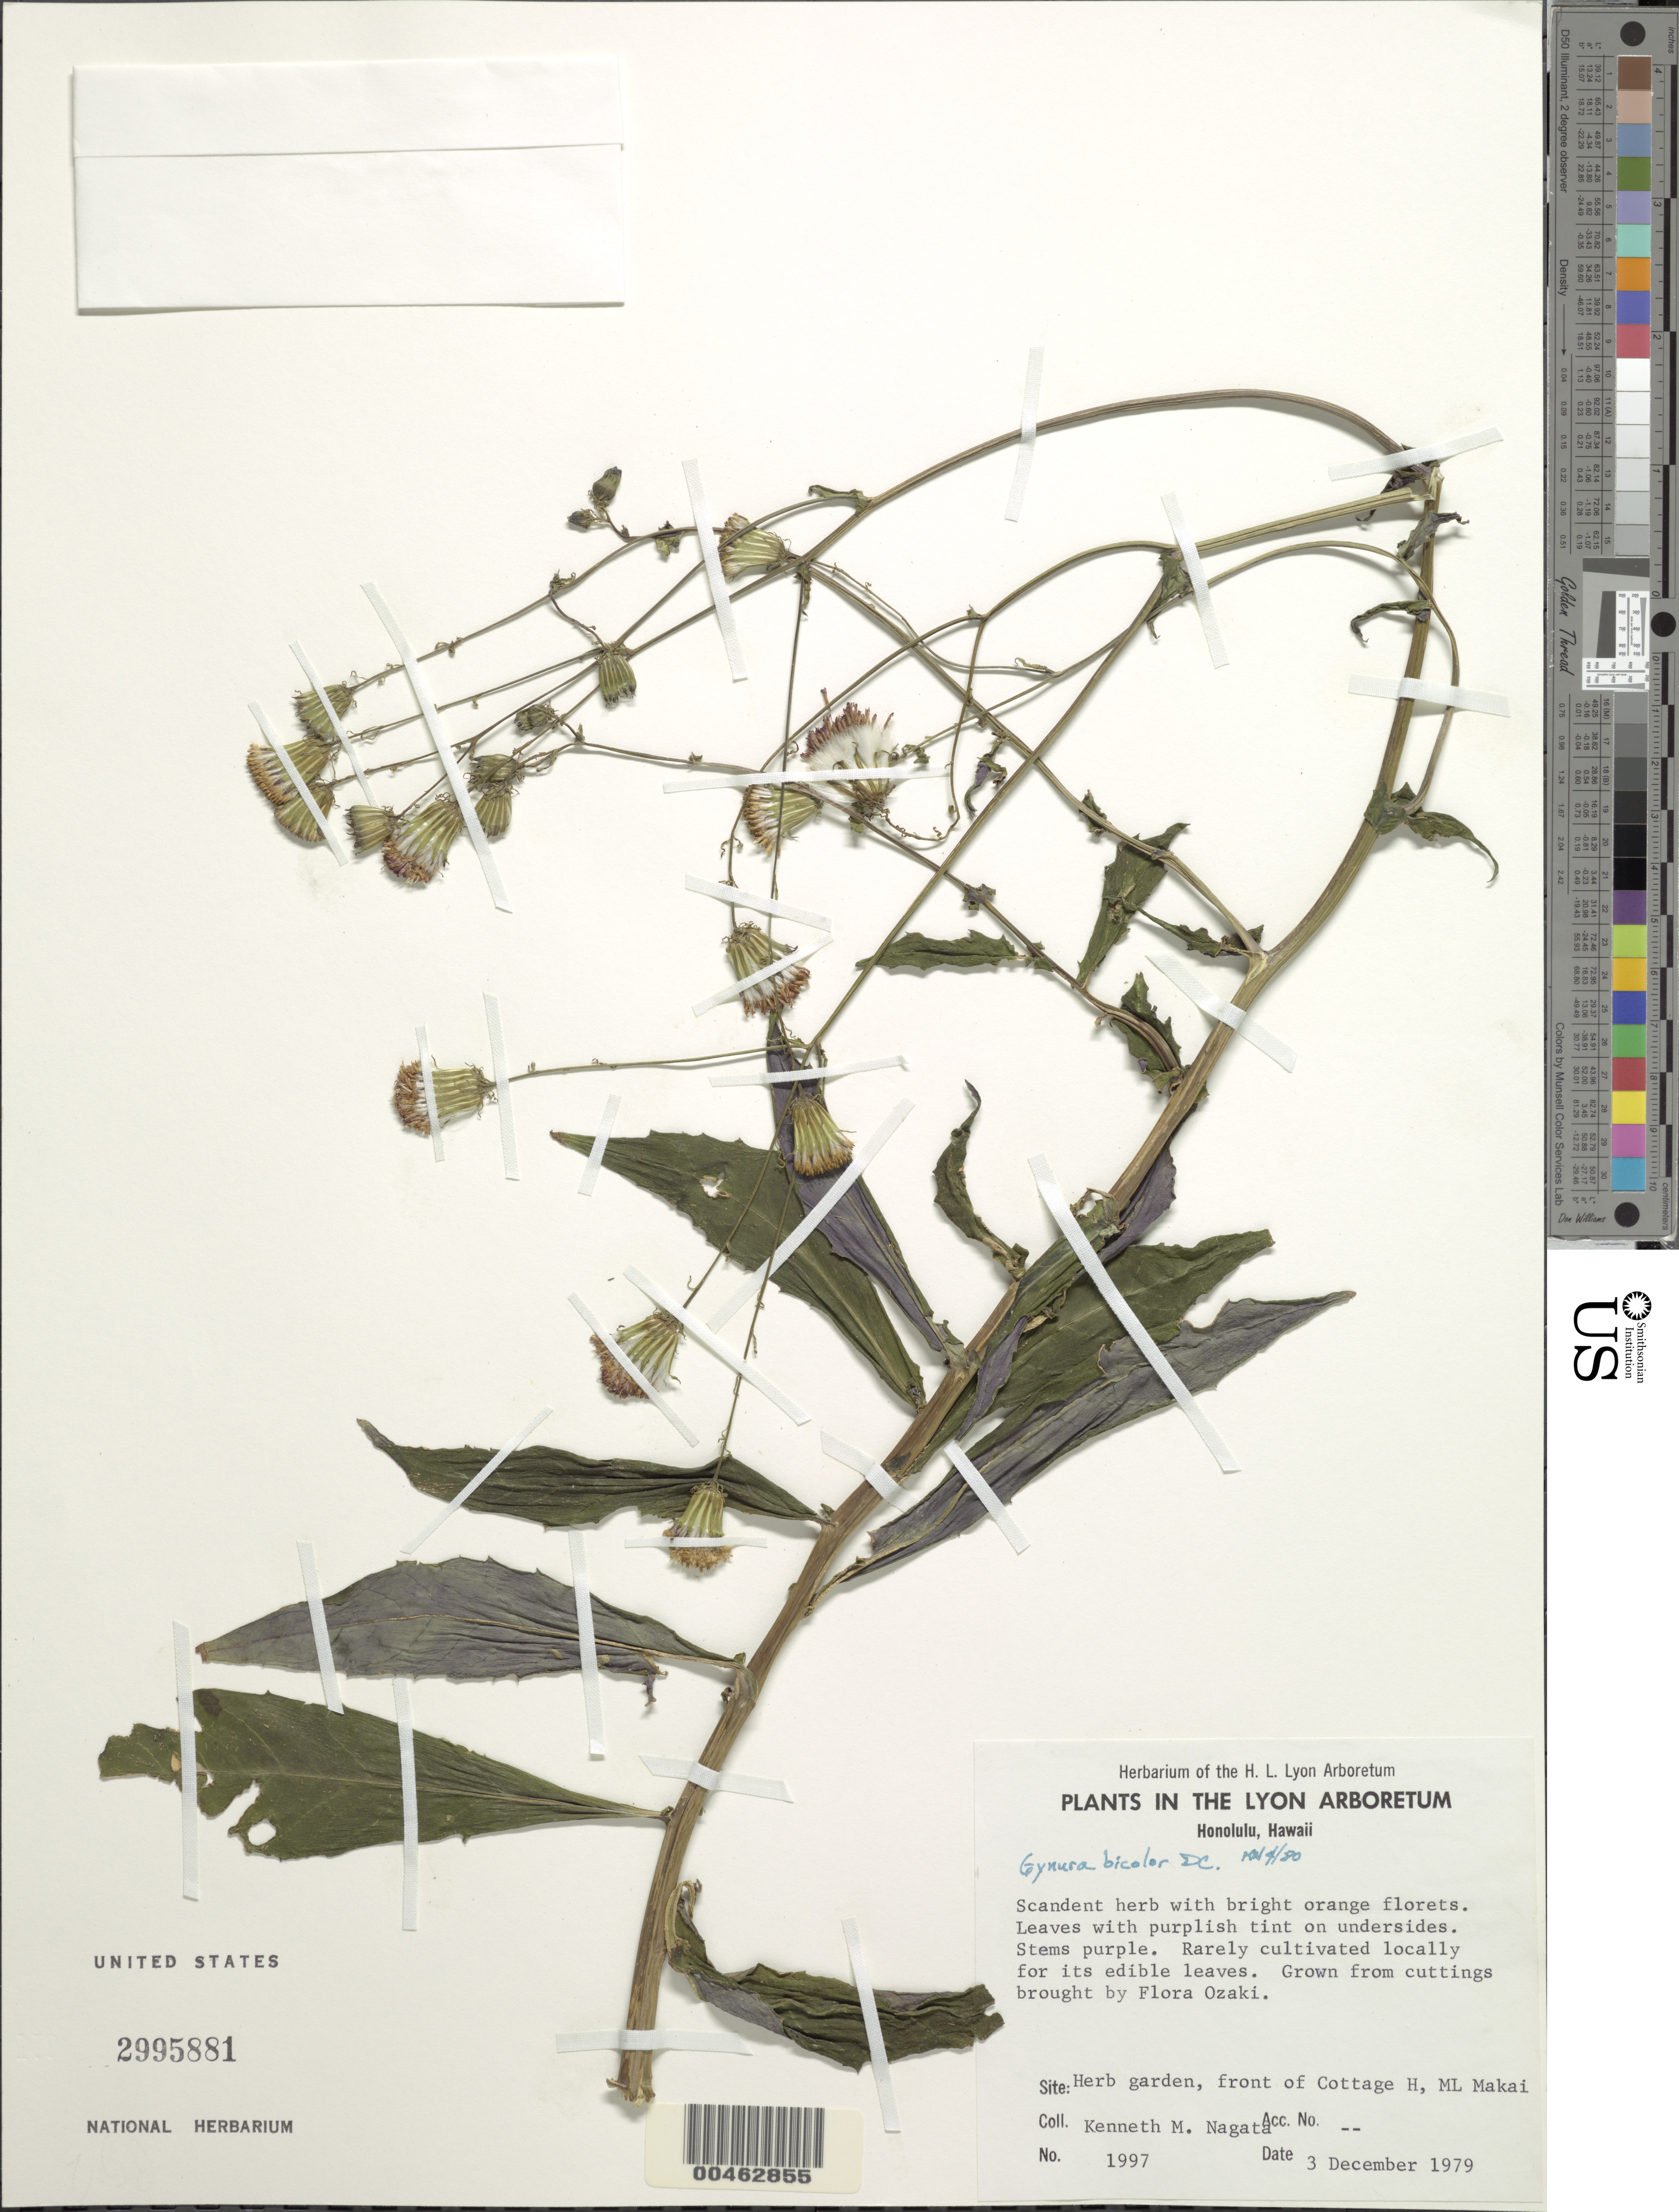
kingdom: Plantae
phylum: Tracheophyta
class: Magnoliopsida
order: Asterales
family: Asteraceae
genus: Gynura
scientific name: Gynura bicolor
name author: DC.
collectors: K. Nagata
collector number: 1997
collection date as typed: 3 Dec 1979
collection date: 1979-12-03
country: United States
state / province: Hawaii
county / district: Honolulu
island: Oahu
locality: Honolulu, Herb garden, front of Cottage H, ML Makai, Lyon Arboretum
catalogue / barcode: US 2995881